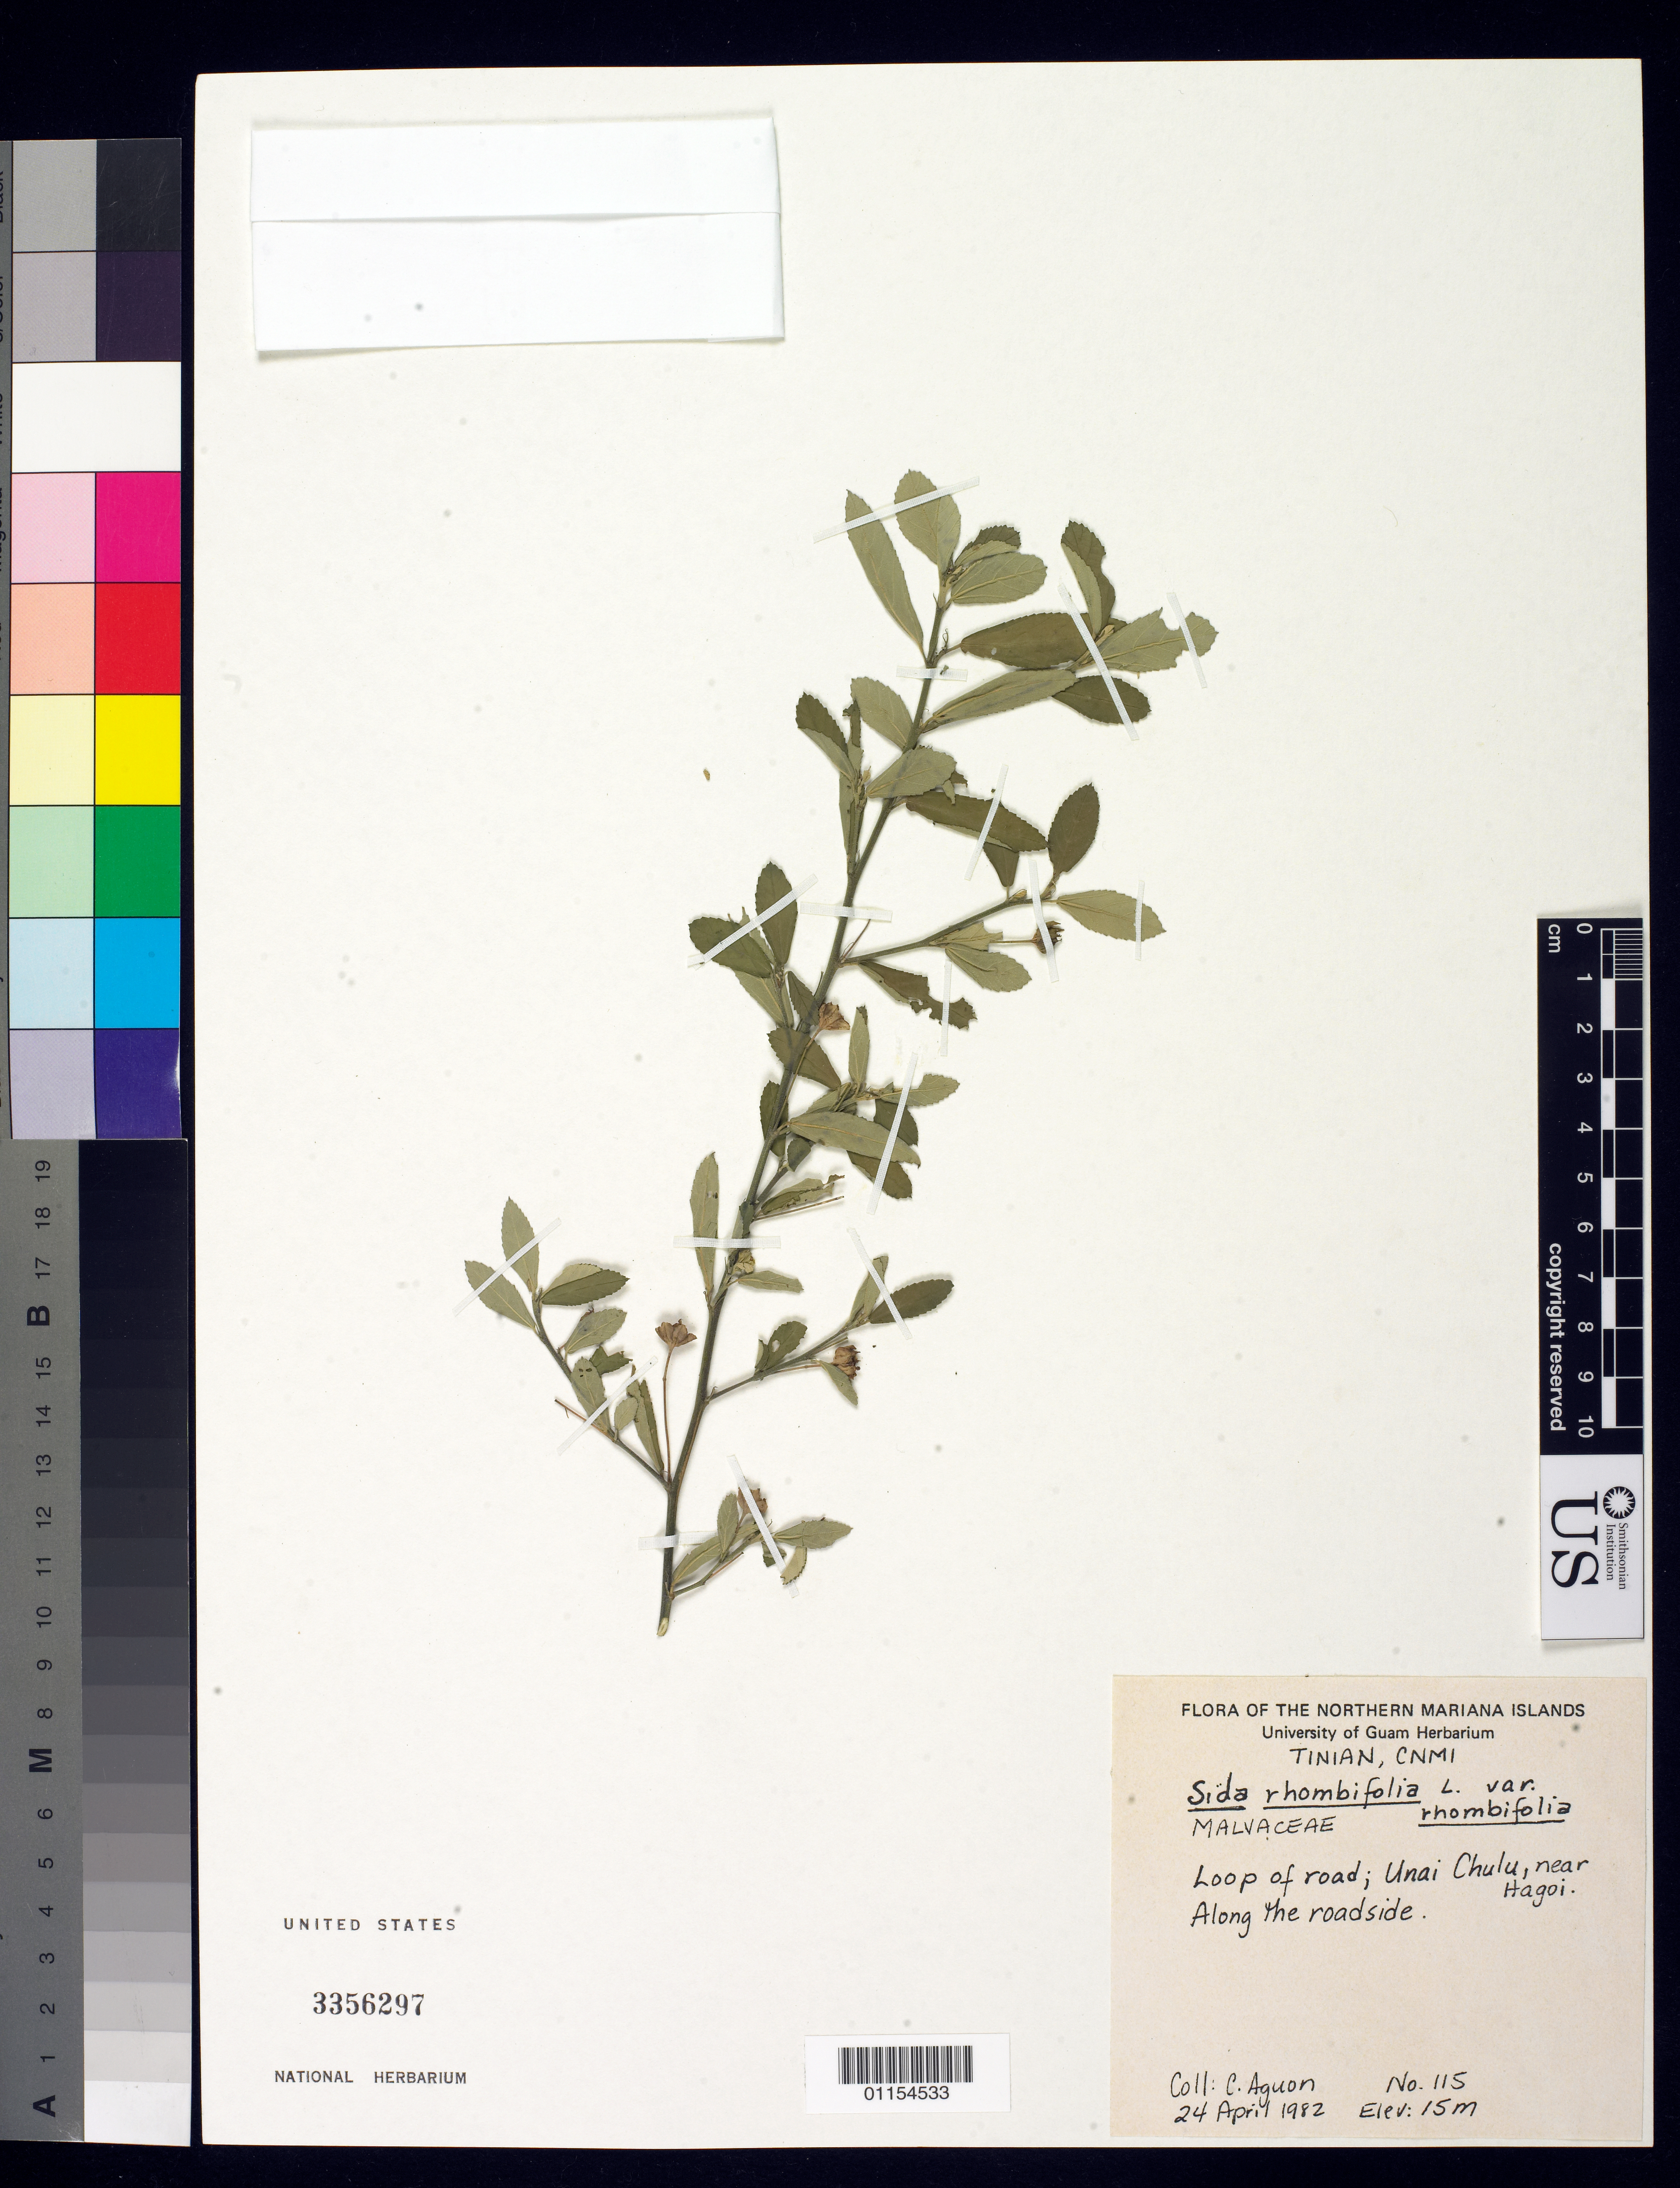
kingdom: Plantae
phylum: Tracheophyta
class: Magnoliopsida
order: Malvales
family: Malvaceae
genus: Sida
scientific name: Sida rhombifolia var. rhombifolia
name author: L.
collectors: C. Aguon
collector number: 115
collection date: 1982-04-24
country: Northern Mariana Islands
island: Tinian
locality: Loop of road; Unai Chulu, near Hagoi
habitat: Along side the road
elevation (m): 15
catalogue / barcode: US 3356297